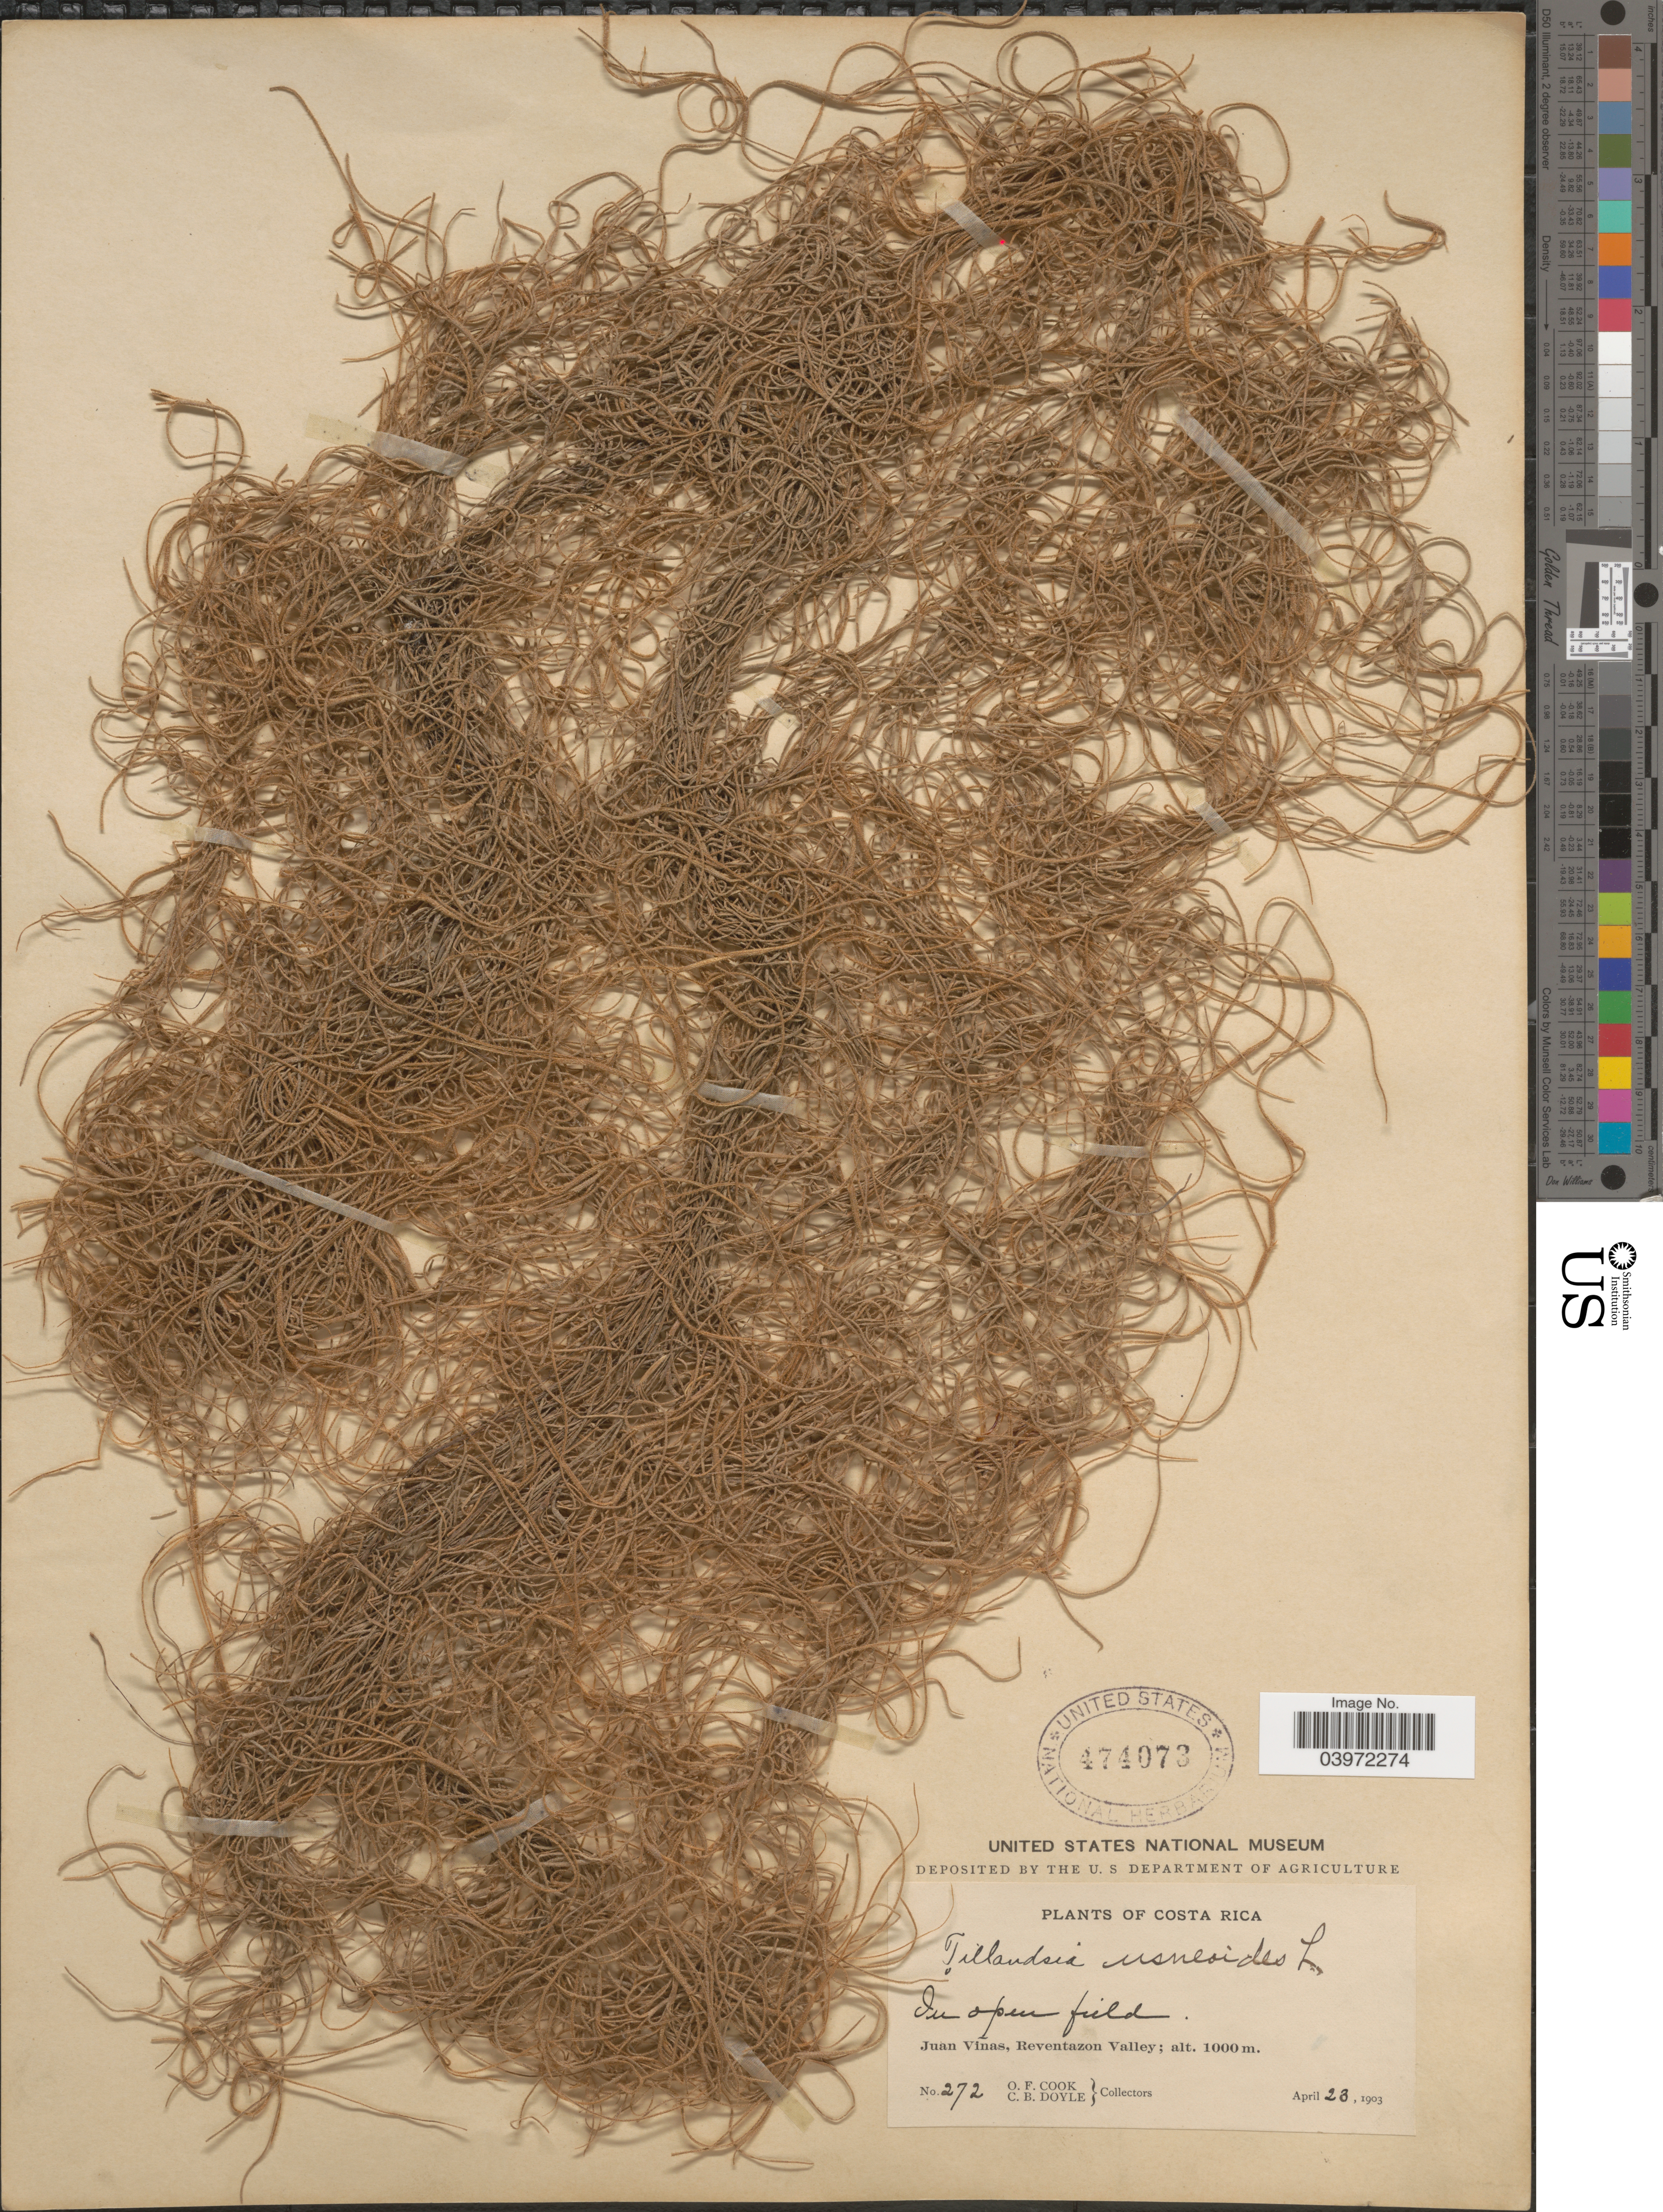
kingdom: Plantae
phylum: Tracheophyta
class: Liliopsida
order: Poales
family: Bromeliaceae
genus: Tillandsia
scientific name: Tillandsia usneoides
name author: (L.) L.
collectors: O. F. Cook & C. Doyle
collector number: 272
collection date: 1903-04-23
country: Costa Rica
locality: Juan Viñas, Reventazon Valley.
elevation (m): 1000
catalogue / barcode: US 474073